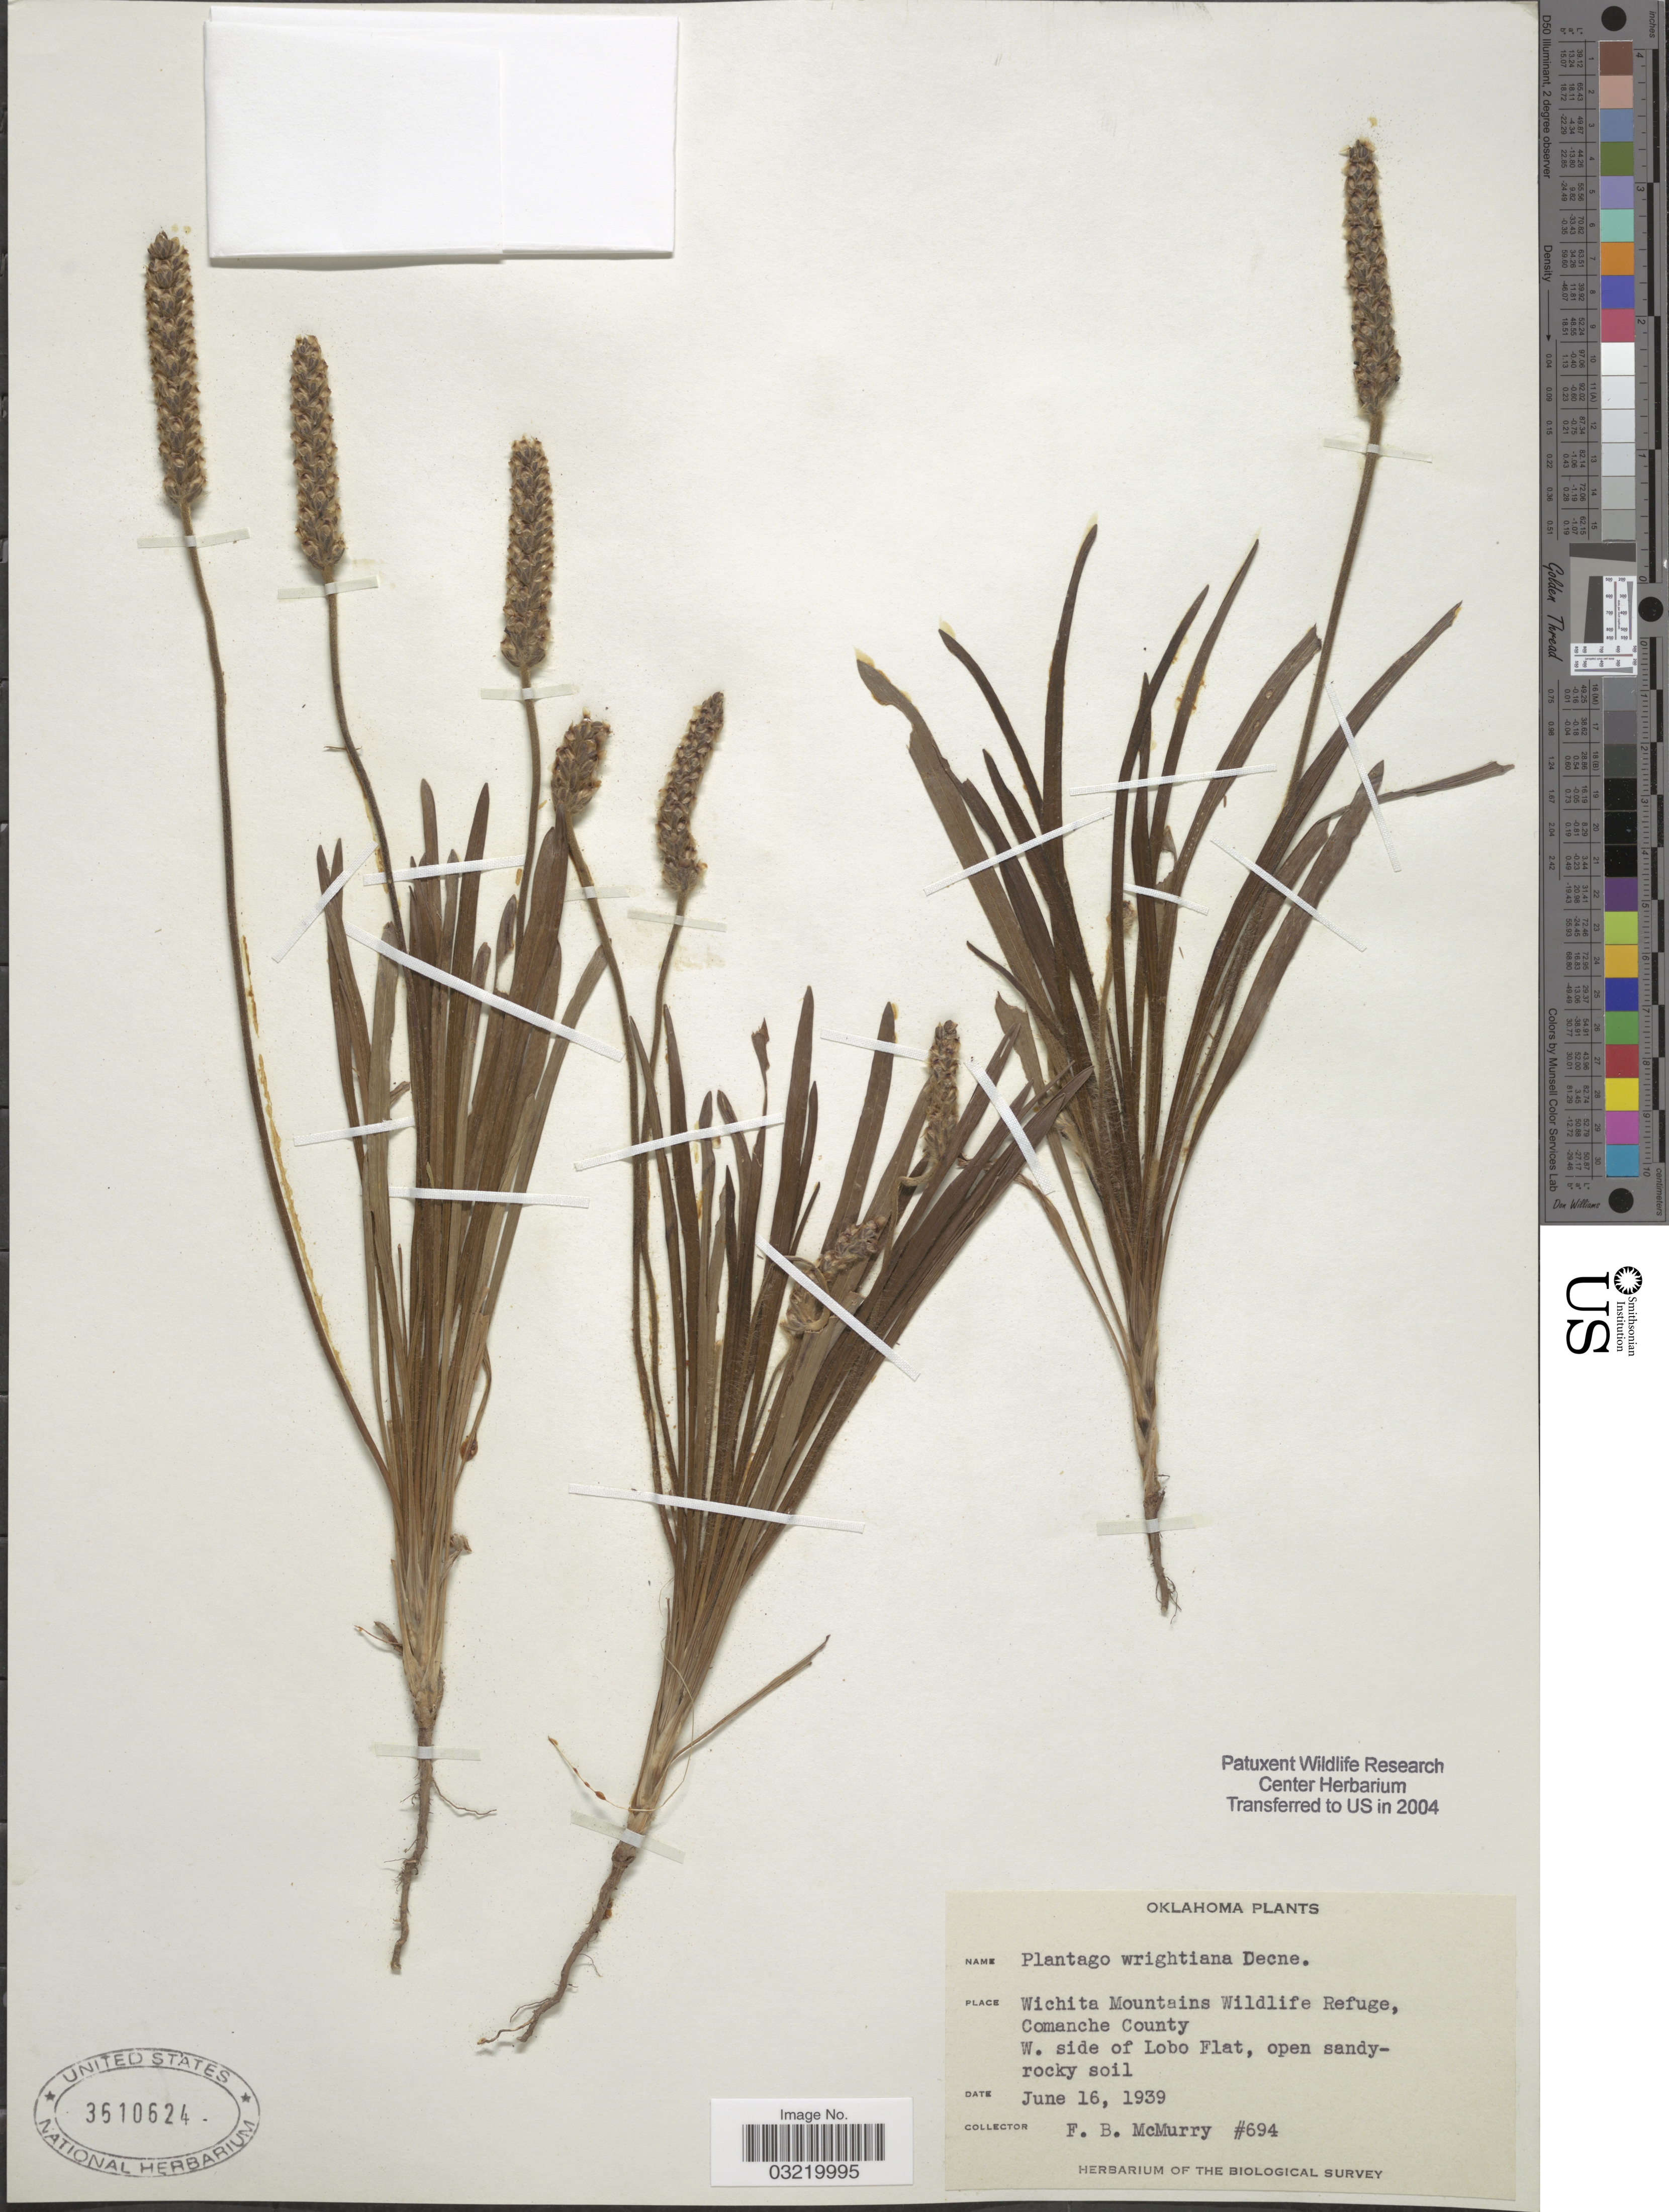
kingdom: Plantae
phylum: Tracheophyta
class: Magnoliopsida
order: Lamiales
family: Plantaginaceae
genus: Plantago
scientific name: Plantago wrightiana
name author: Decne. ex A. DC.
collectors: F. B. McMurry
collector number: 694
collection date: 1939-06-16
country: United States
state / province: Oklahoma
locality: Wichita Mountains Wildlife Refuge, Comanche County. W. side of Lobo Flat.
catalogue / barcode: US 3610624